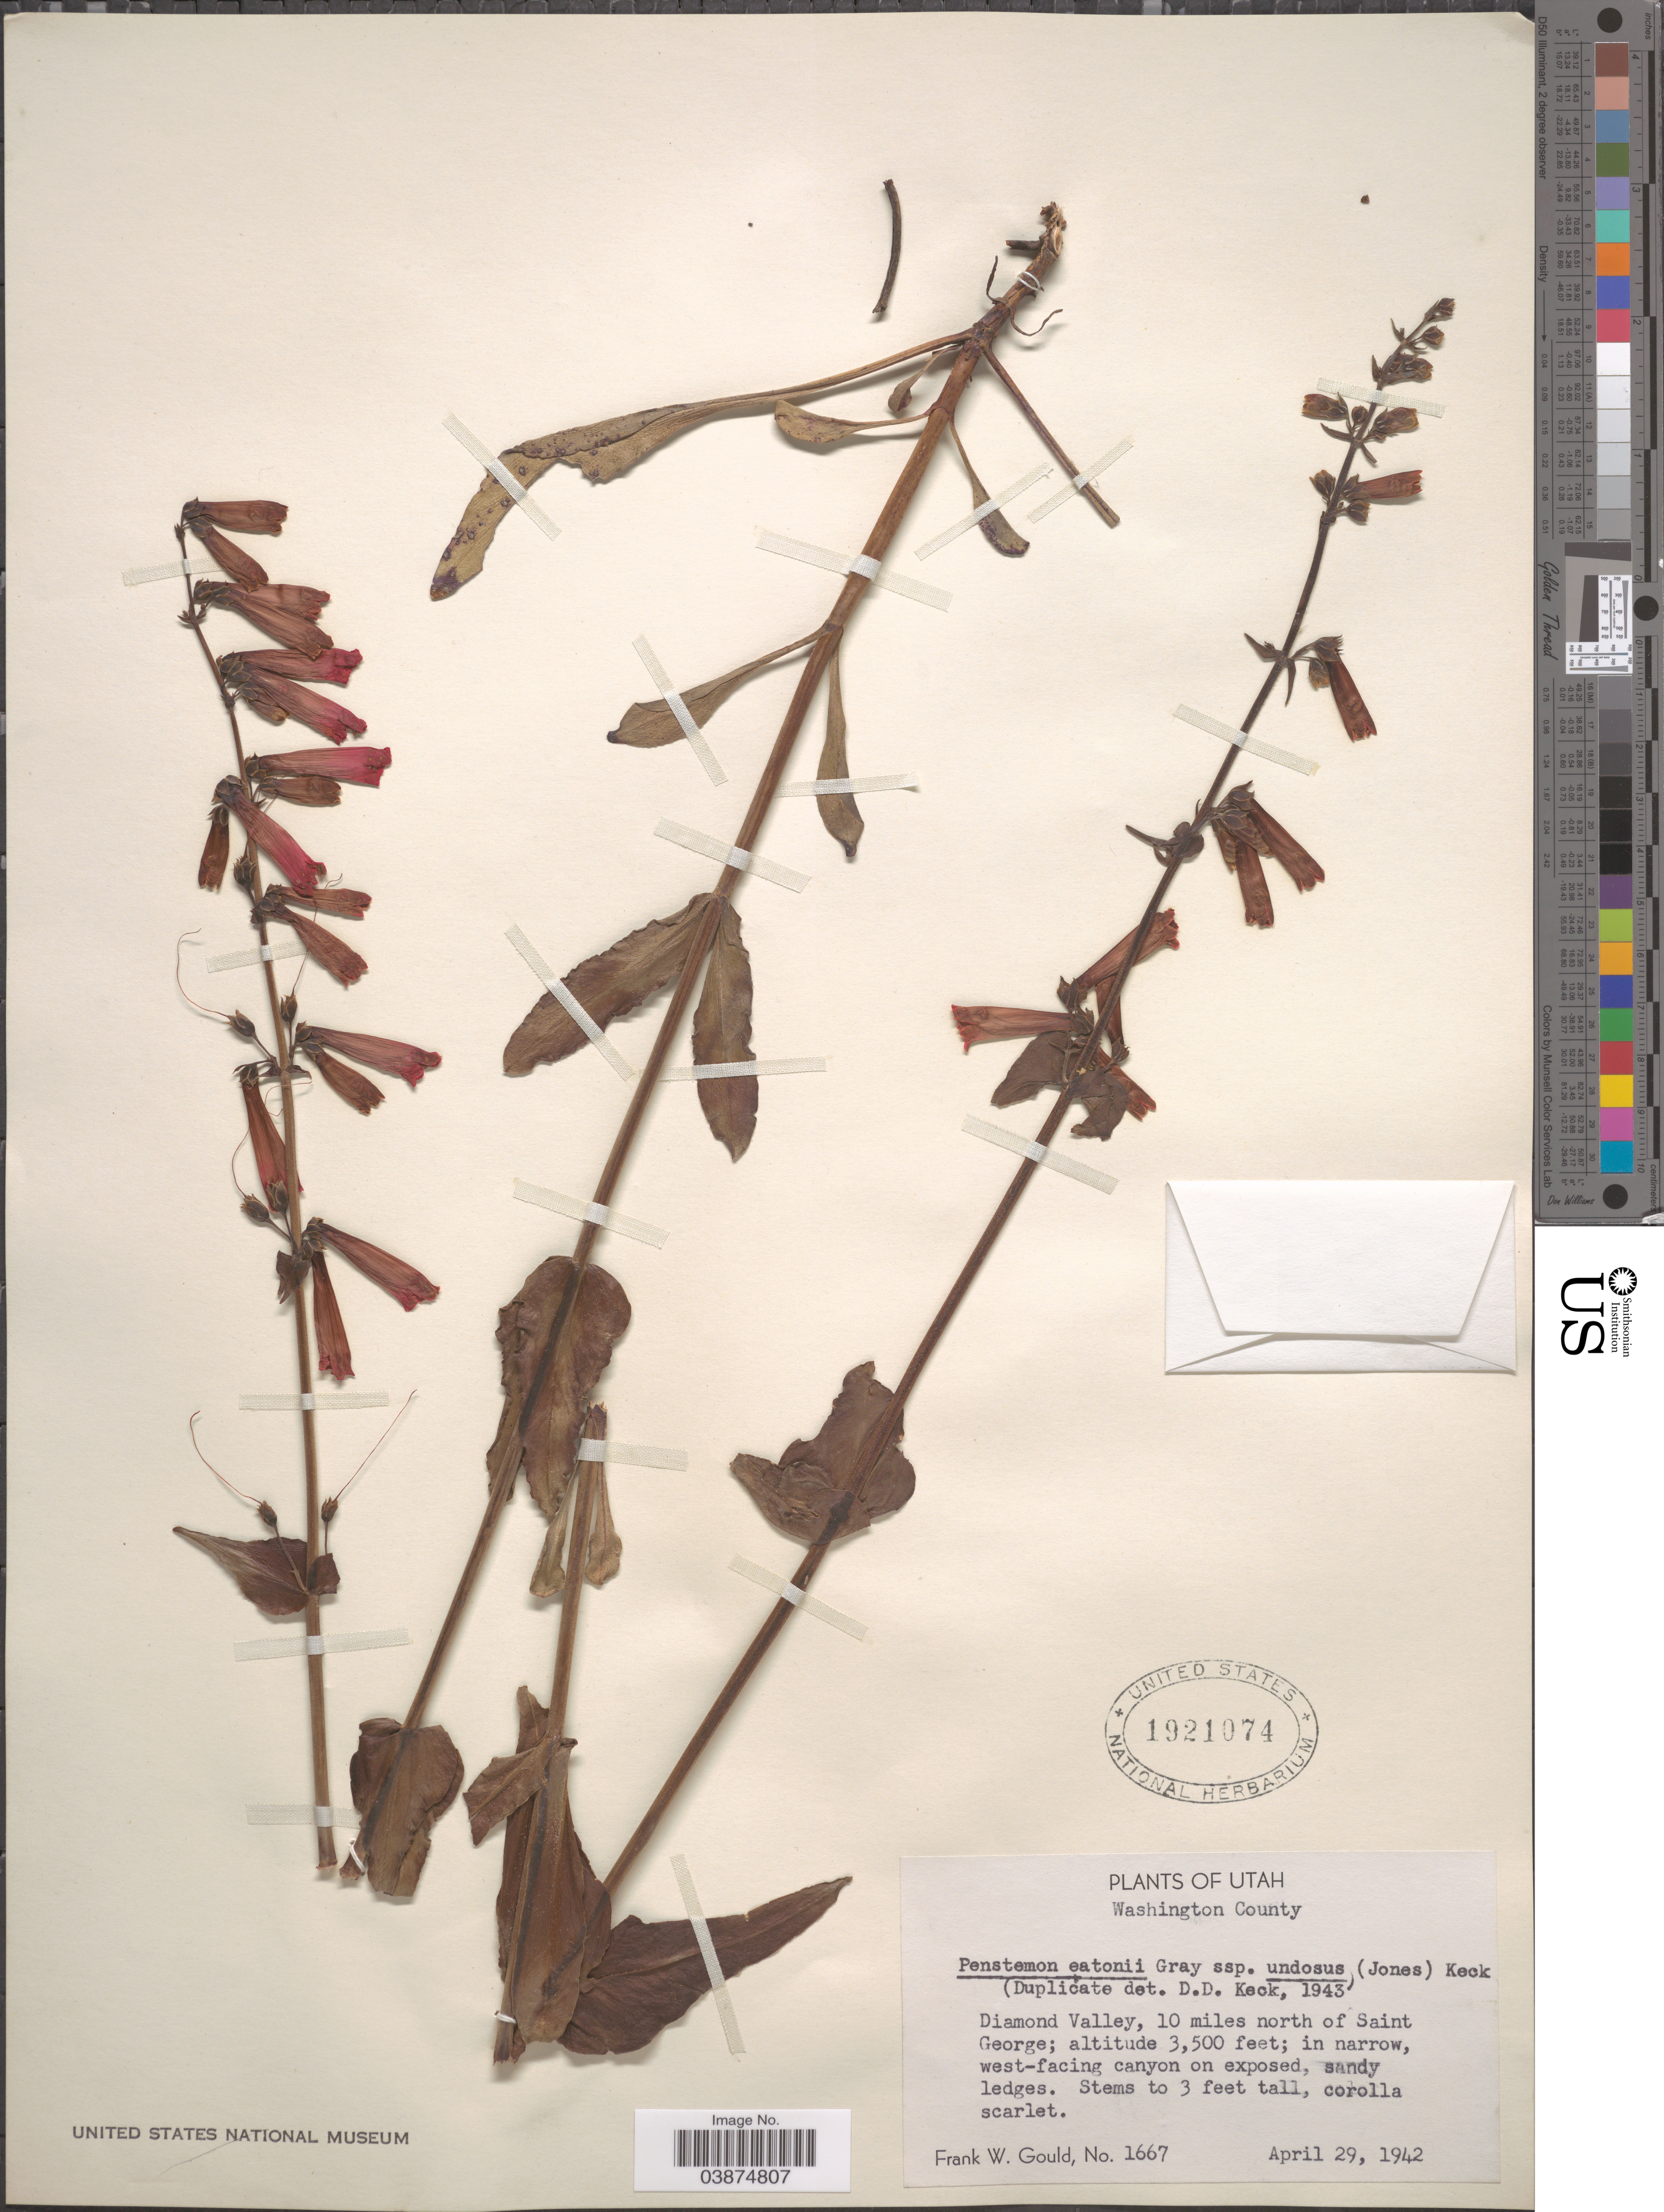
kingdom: Plantae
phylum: Tracheophyta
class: Magnoliopsida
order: Lamiales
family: Plantaginaceae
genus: Penstemon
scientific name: Penstemon eatonii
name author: A. Gray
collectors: F. W. Gould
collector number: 1667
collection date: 1942-04-29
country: United States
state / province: Utah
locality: Washington County. Diamond Valley, 10 miles north of Saint George.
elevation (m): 1067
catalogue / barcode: US 1921074